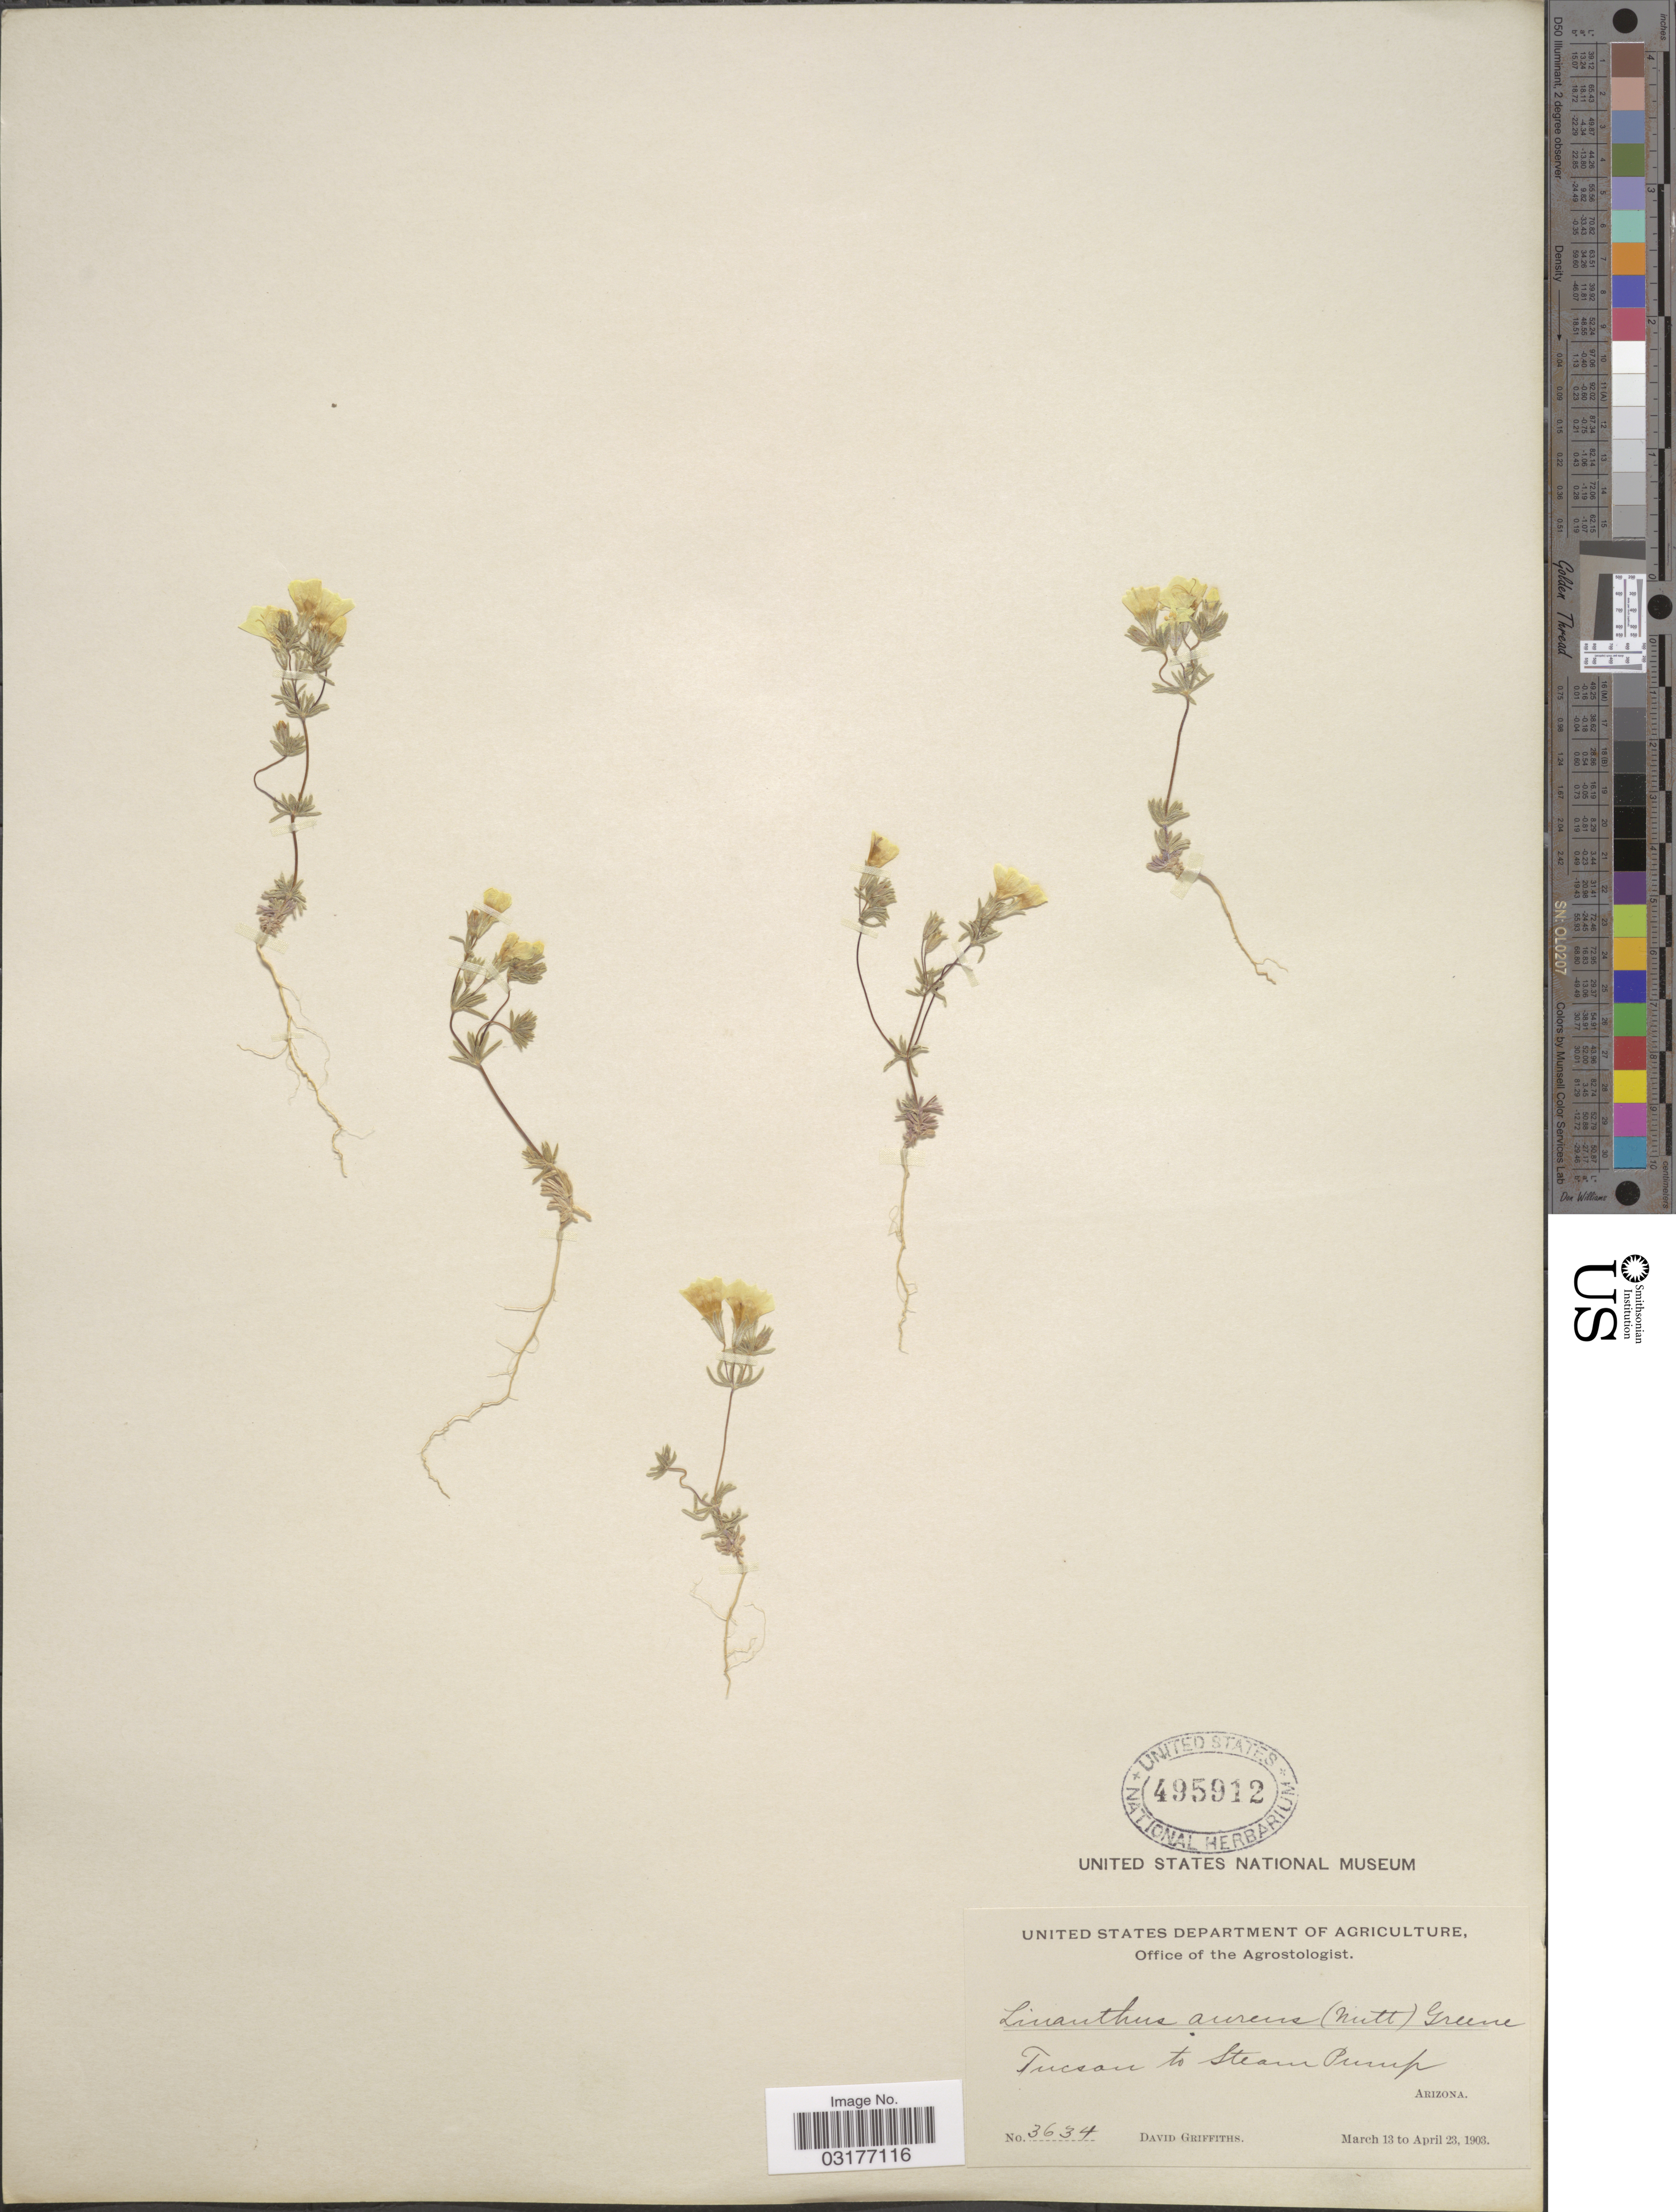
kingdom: Plantae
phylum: Tracheophyta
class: Magnoliopsida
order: Ericales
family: Polemoniaceae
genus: Leptosiphon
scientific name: Leptosiphon chrysanthus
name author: J.M. Porter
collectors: D. Griffiths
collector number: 3634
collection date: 1903-03-13/1903-04-23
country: United States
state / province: Arizona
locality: Tucson to Steam Pump.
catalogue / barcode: US 495912